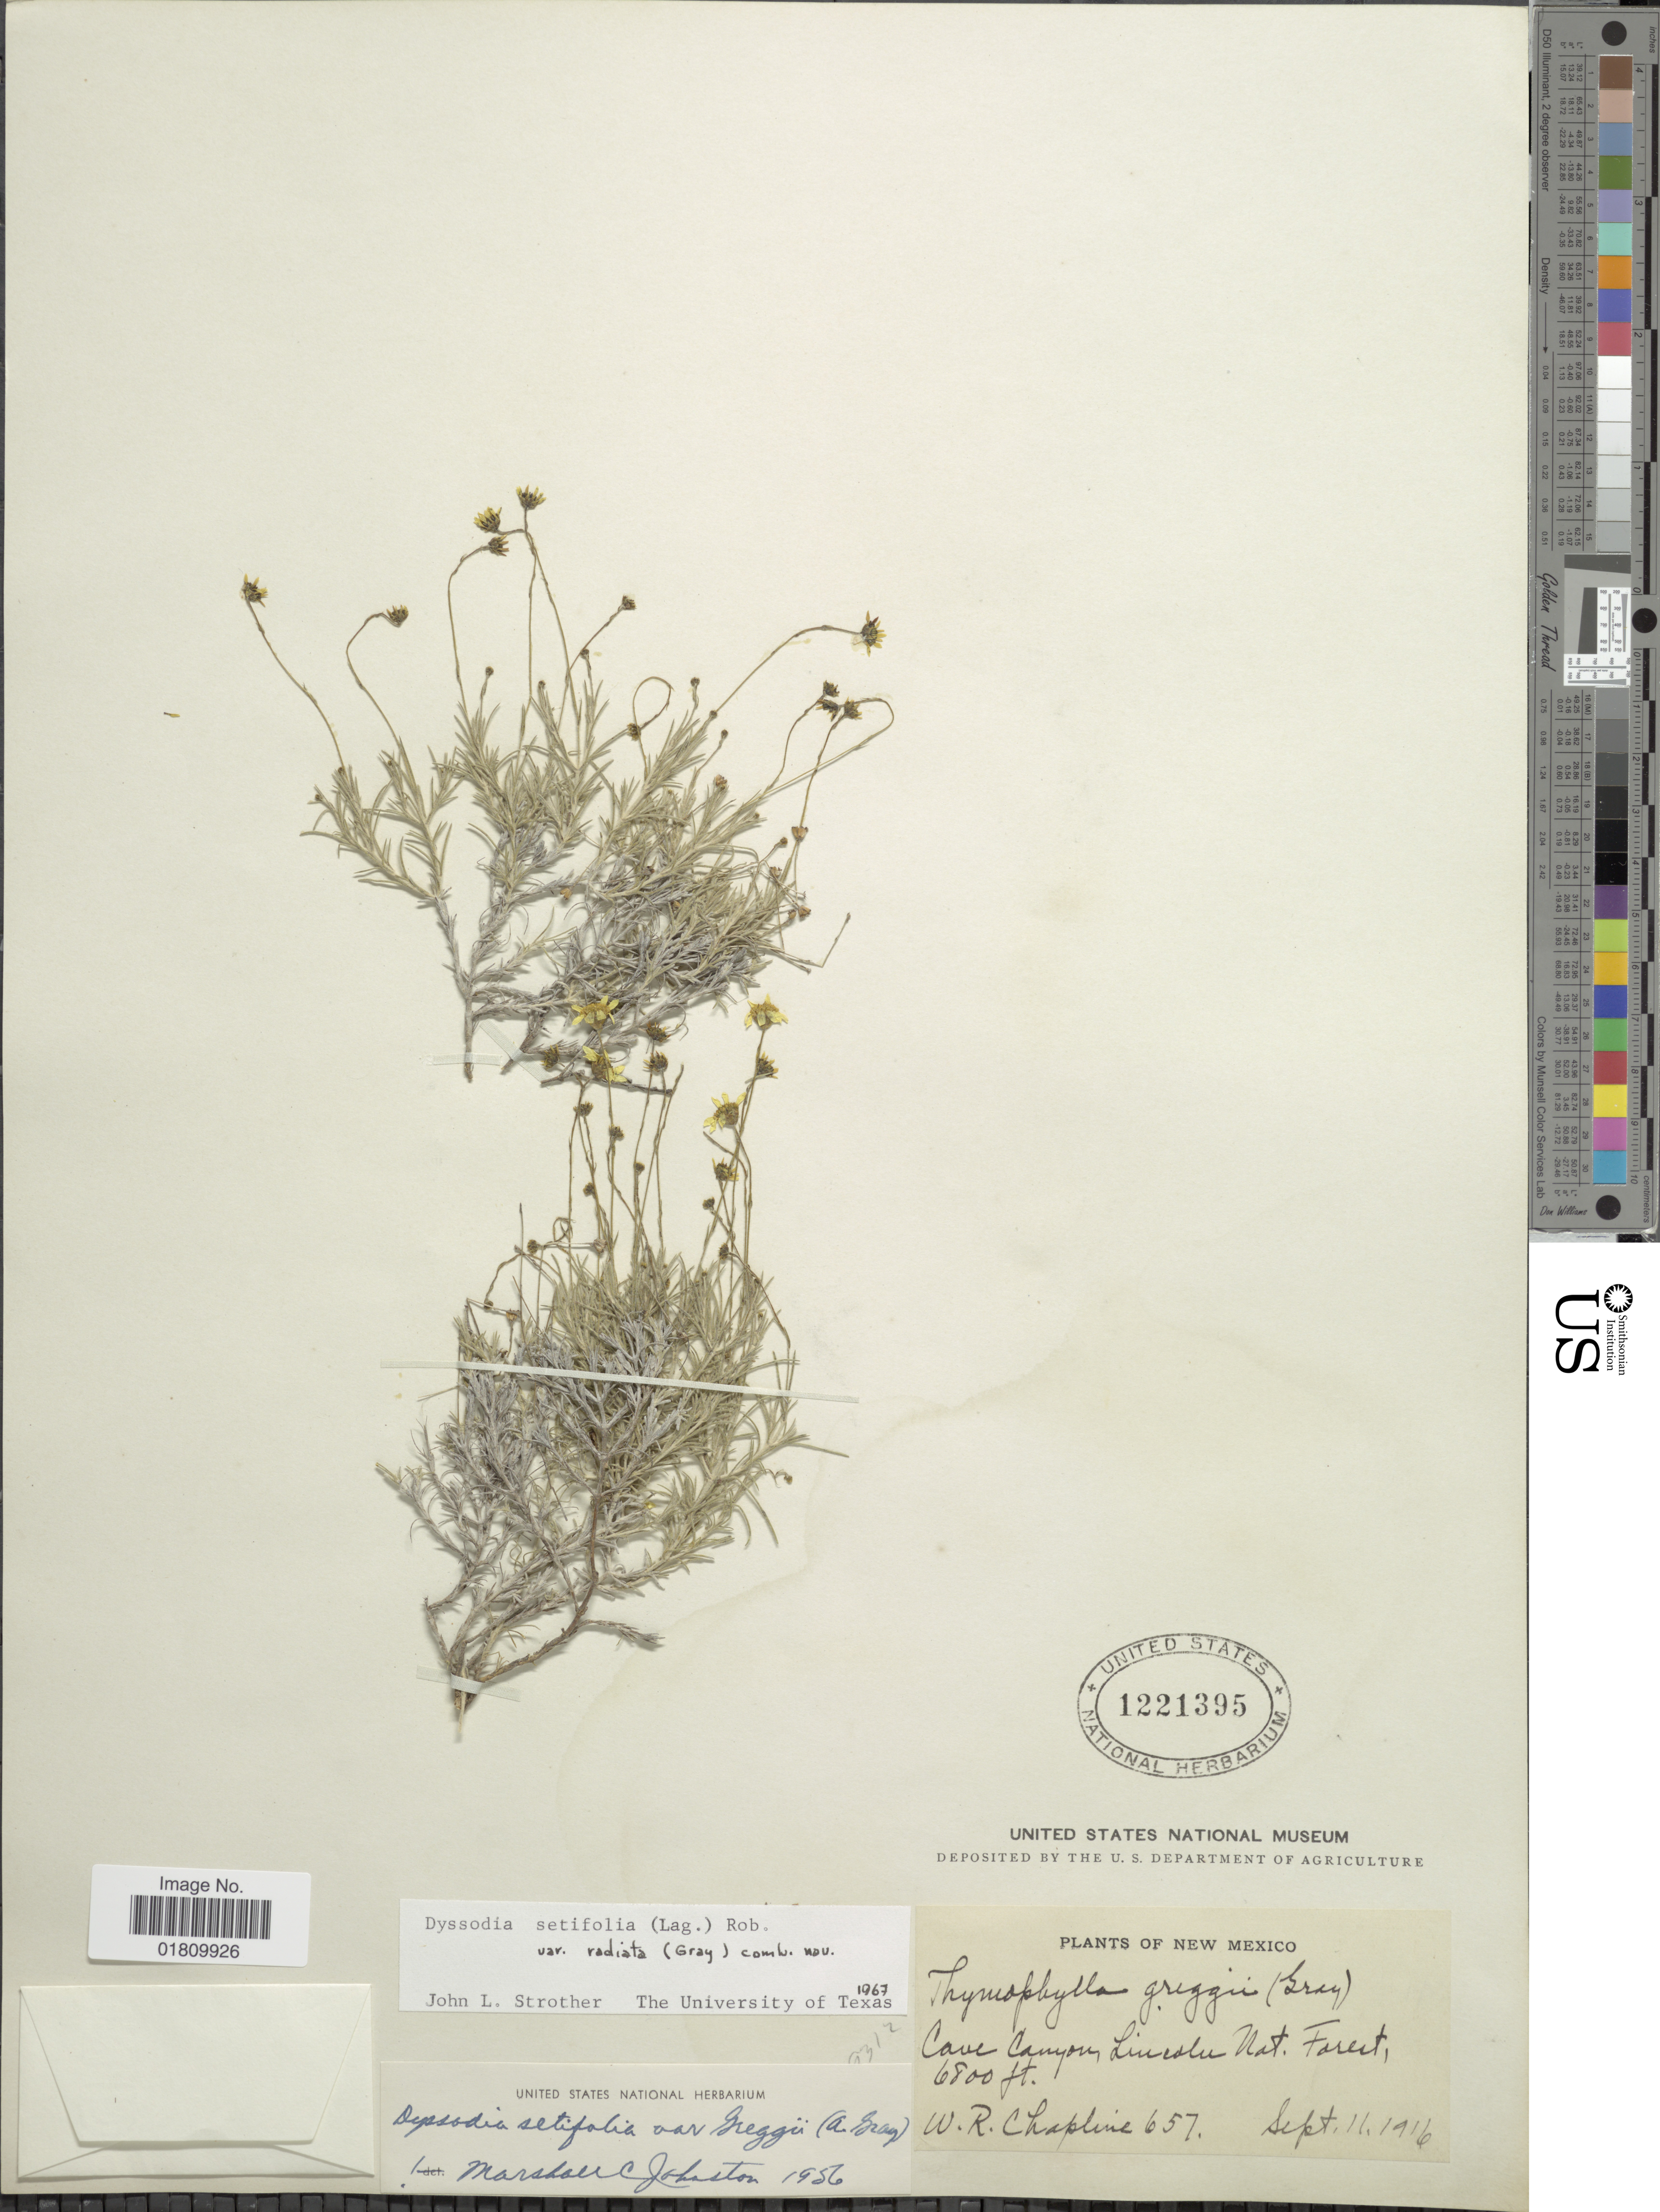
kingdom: Plantae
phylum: Tracheophyta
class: Magnoliopsida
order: Asterales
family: Asteraceae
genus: Thymophylla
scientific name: Thymophylla setifolia var. radiata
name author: (A. Gray) Strother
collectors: W. Chapline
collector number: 657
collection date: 1916-09-11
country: United States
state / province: New Mexico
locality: Cave Canyon, Limestone Nat. Forest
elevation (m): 2073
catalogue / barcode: US 1221395